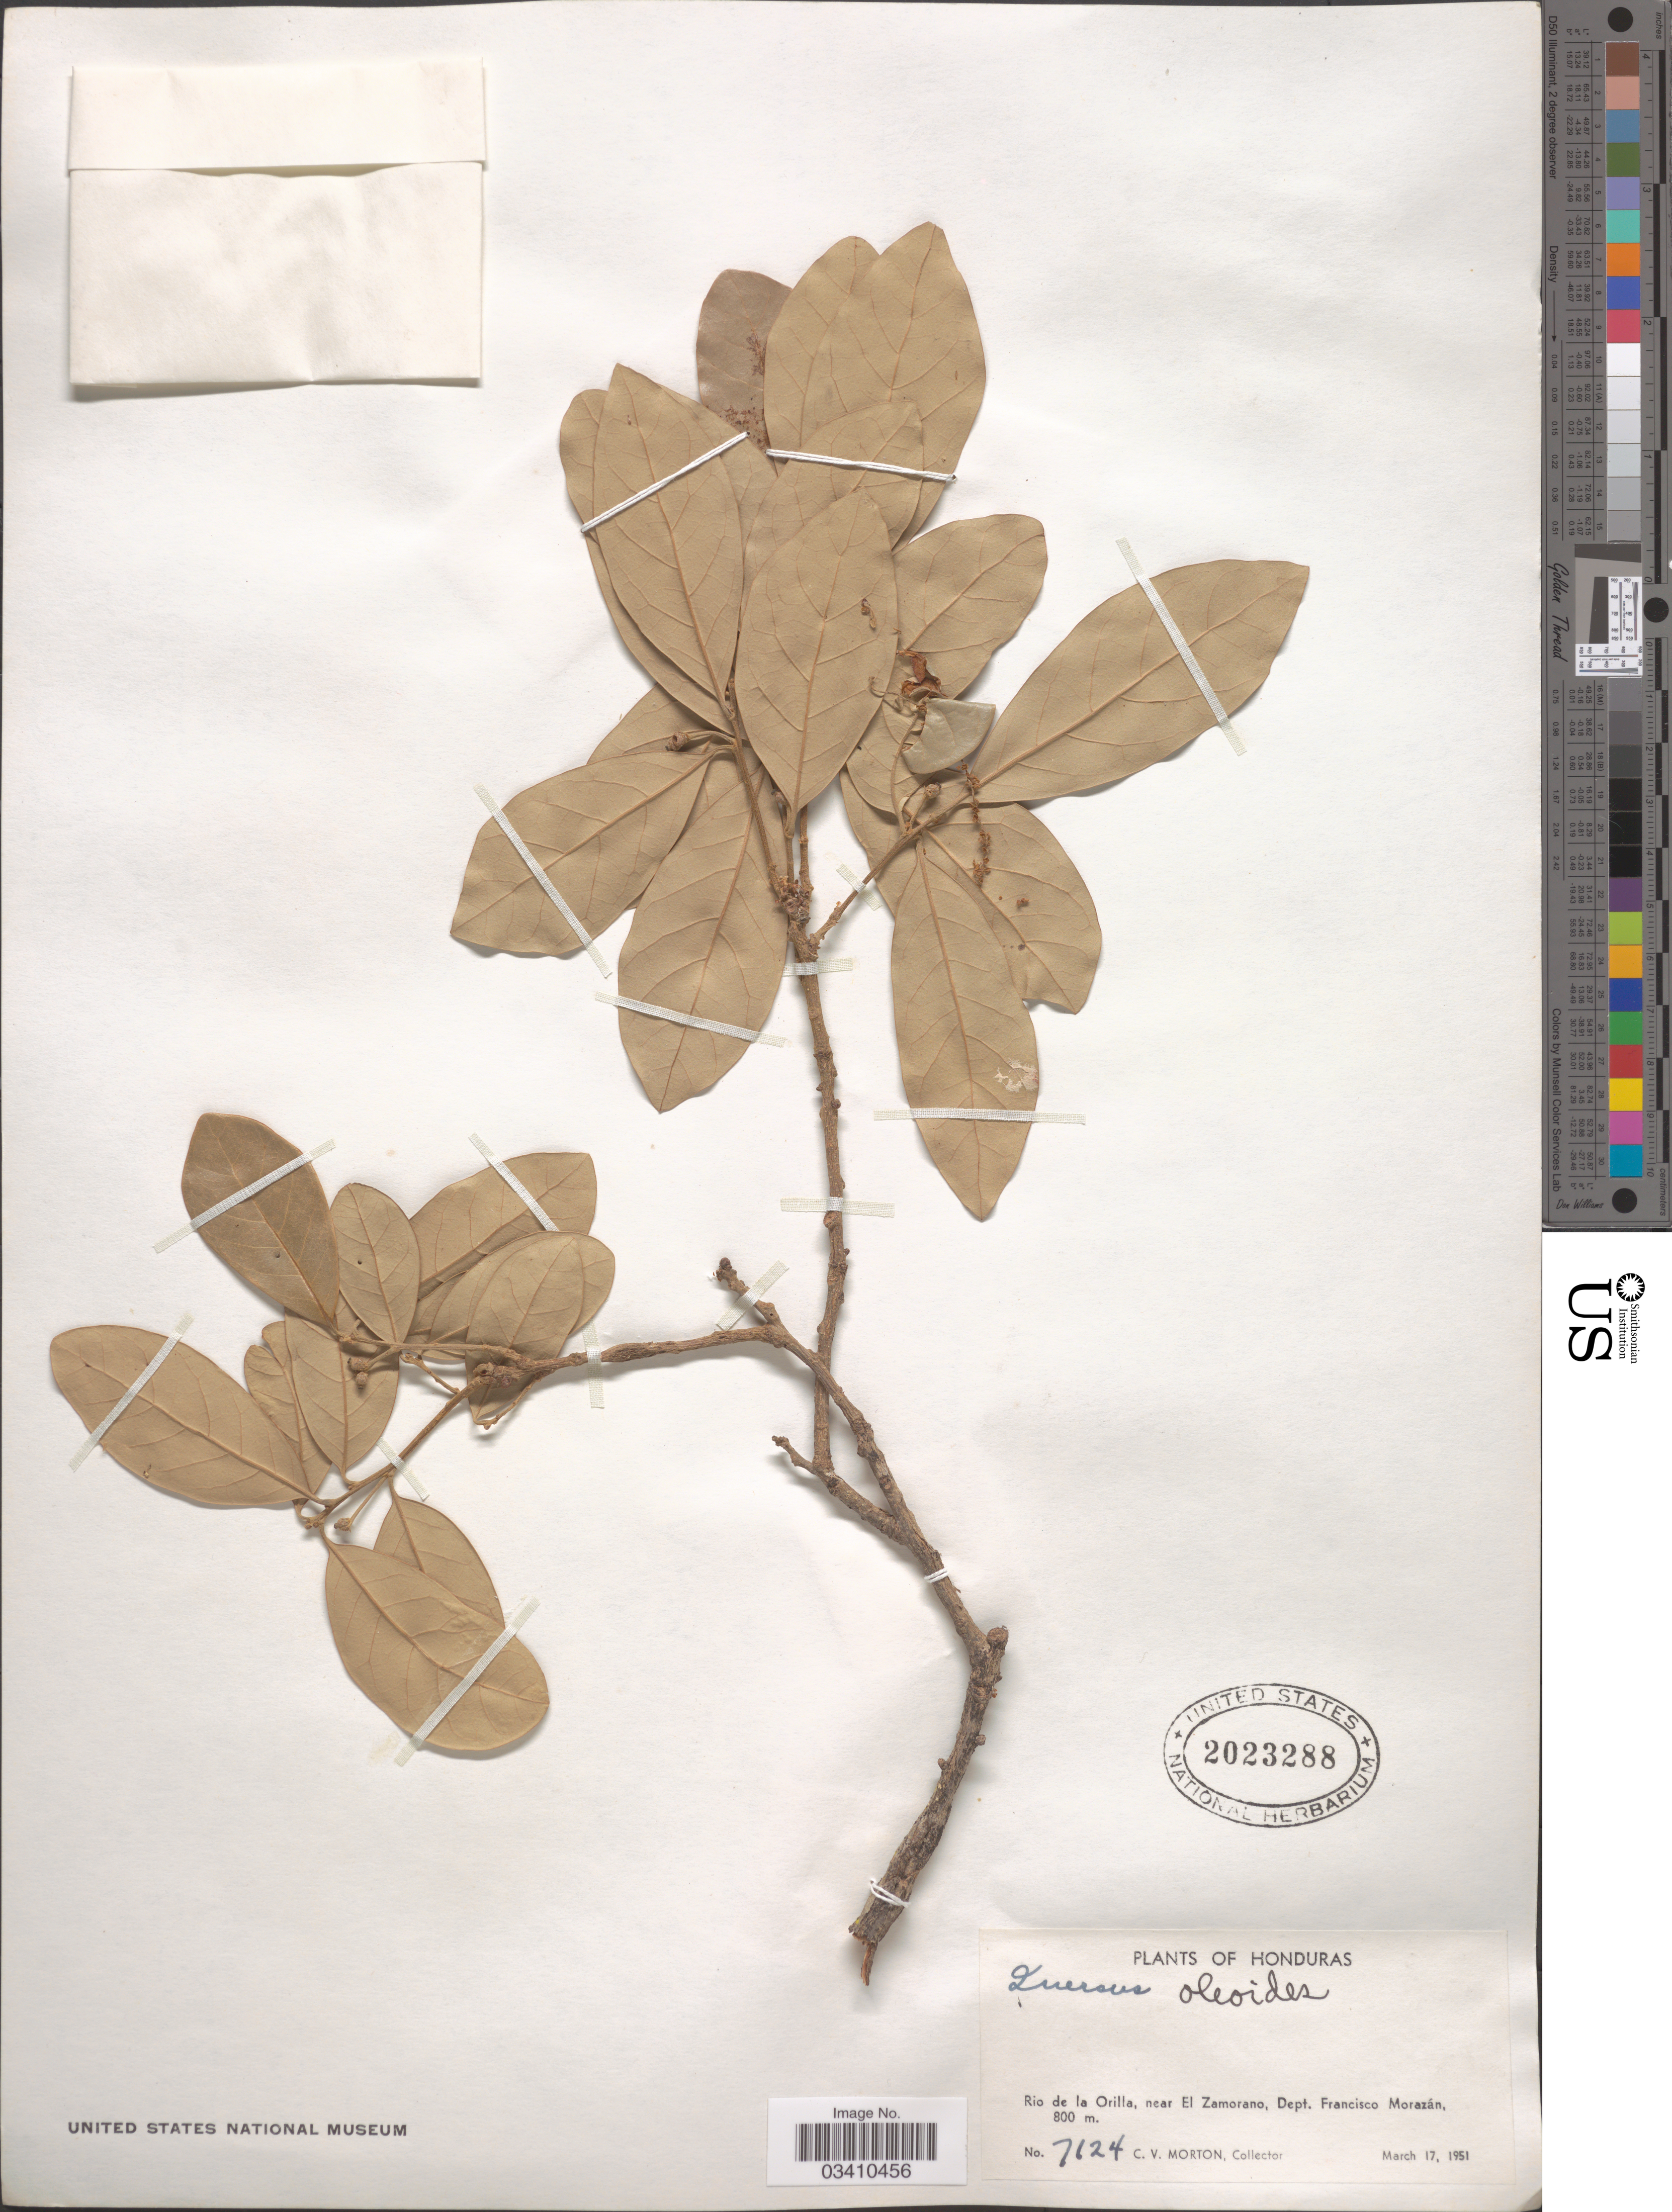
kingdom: Plantae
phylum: Tracheophyta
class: Magnoliopsida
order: Fagales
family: Fagaceae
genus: Quercus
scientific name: Quercus oleoides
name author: Schltdl. & Cham.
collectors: C. V. Morton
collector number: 7124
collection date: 1951-03-17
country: Honduras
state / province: Fco. Morazán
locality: Rio de la Orilla, near El Zamorano, Dept. Francisco Morazán.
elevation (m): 800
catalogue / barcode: US 2023288